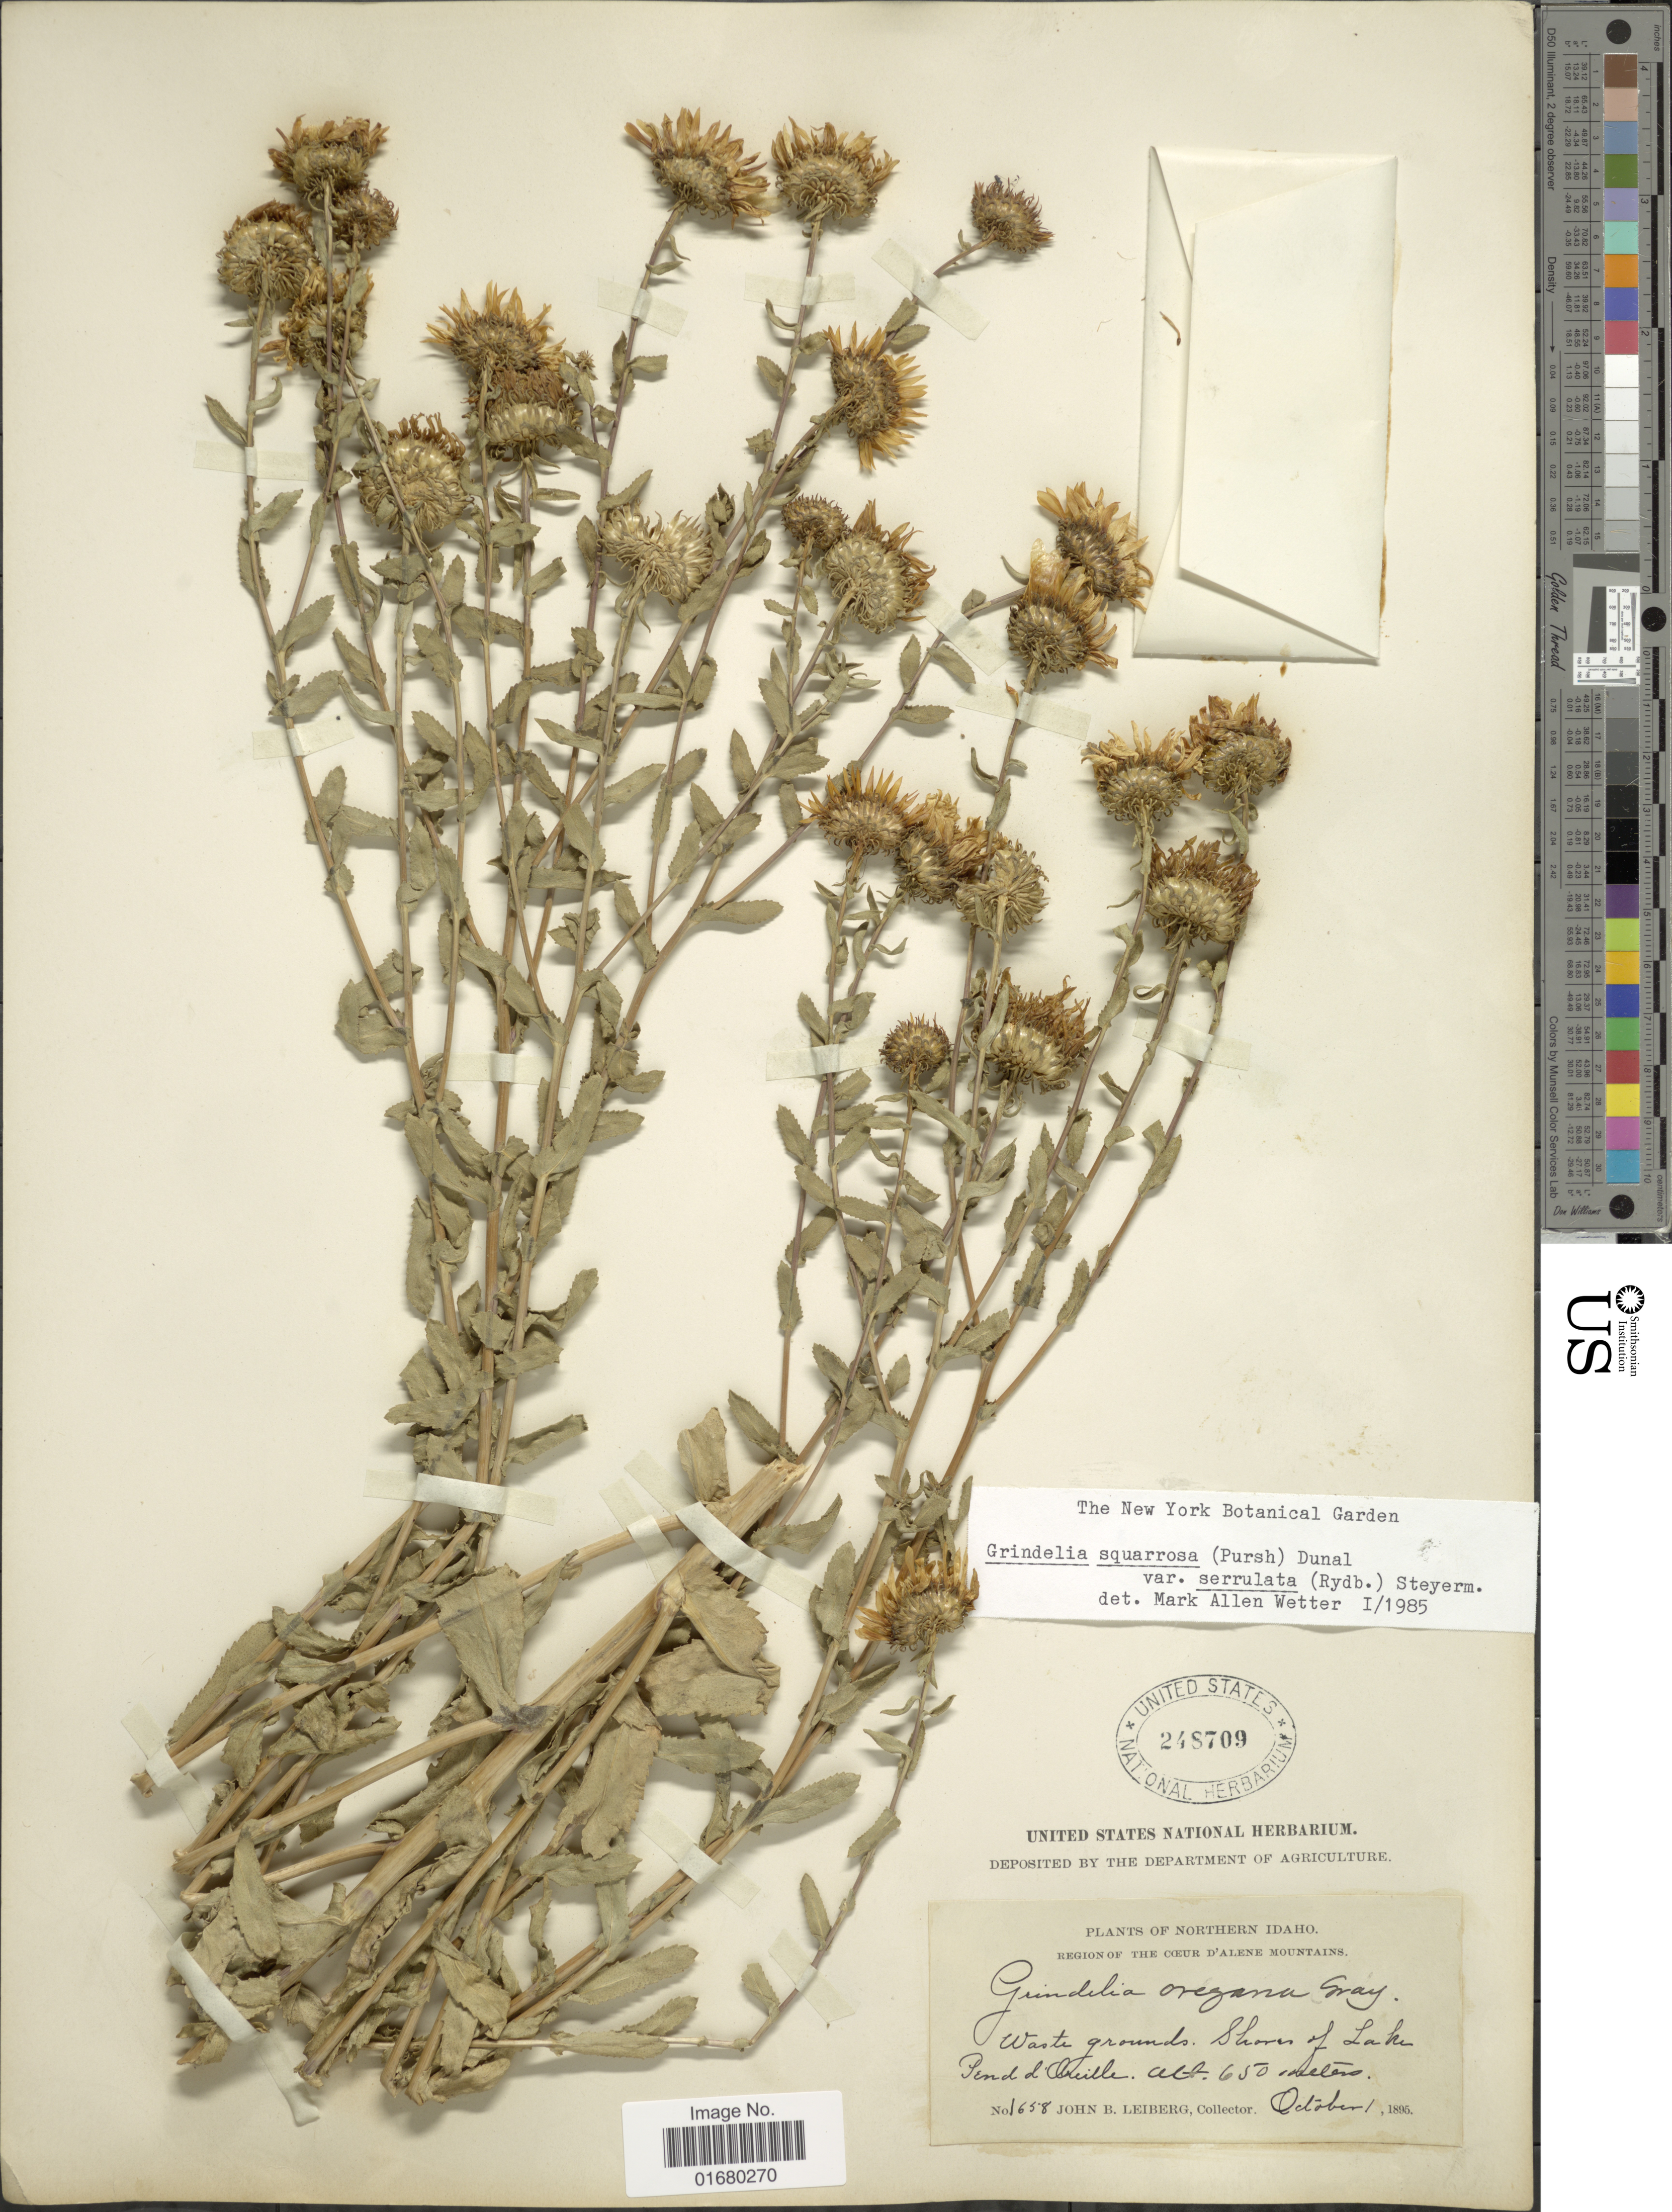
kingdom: Plantae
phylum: Tracheophyta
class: Magnoliopsida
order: Asterales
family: Asteraceae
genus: Grindelia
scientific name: Grindelia squarrosa var. serrulata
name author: (Rydb.) Steyerm.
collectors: J. Leiberg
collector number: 1658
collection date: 1895-10-01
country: United States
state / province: Idaho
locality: Northern Idaho, Region of the Coeur D'Alene Mountains, Waste grounds, Shores of Lake Pend Oreille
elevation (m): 650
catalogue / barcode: US 248709